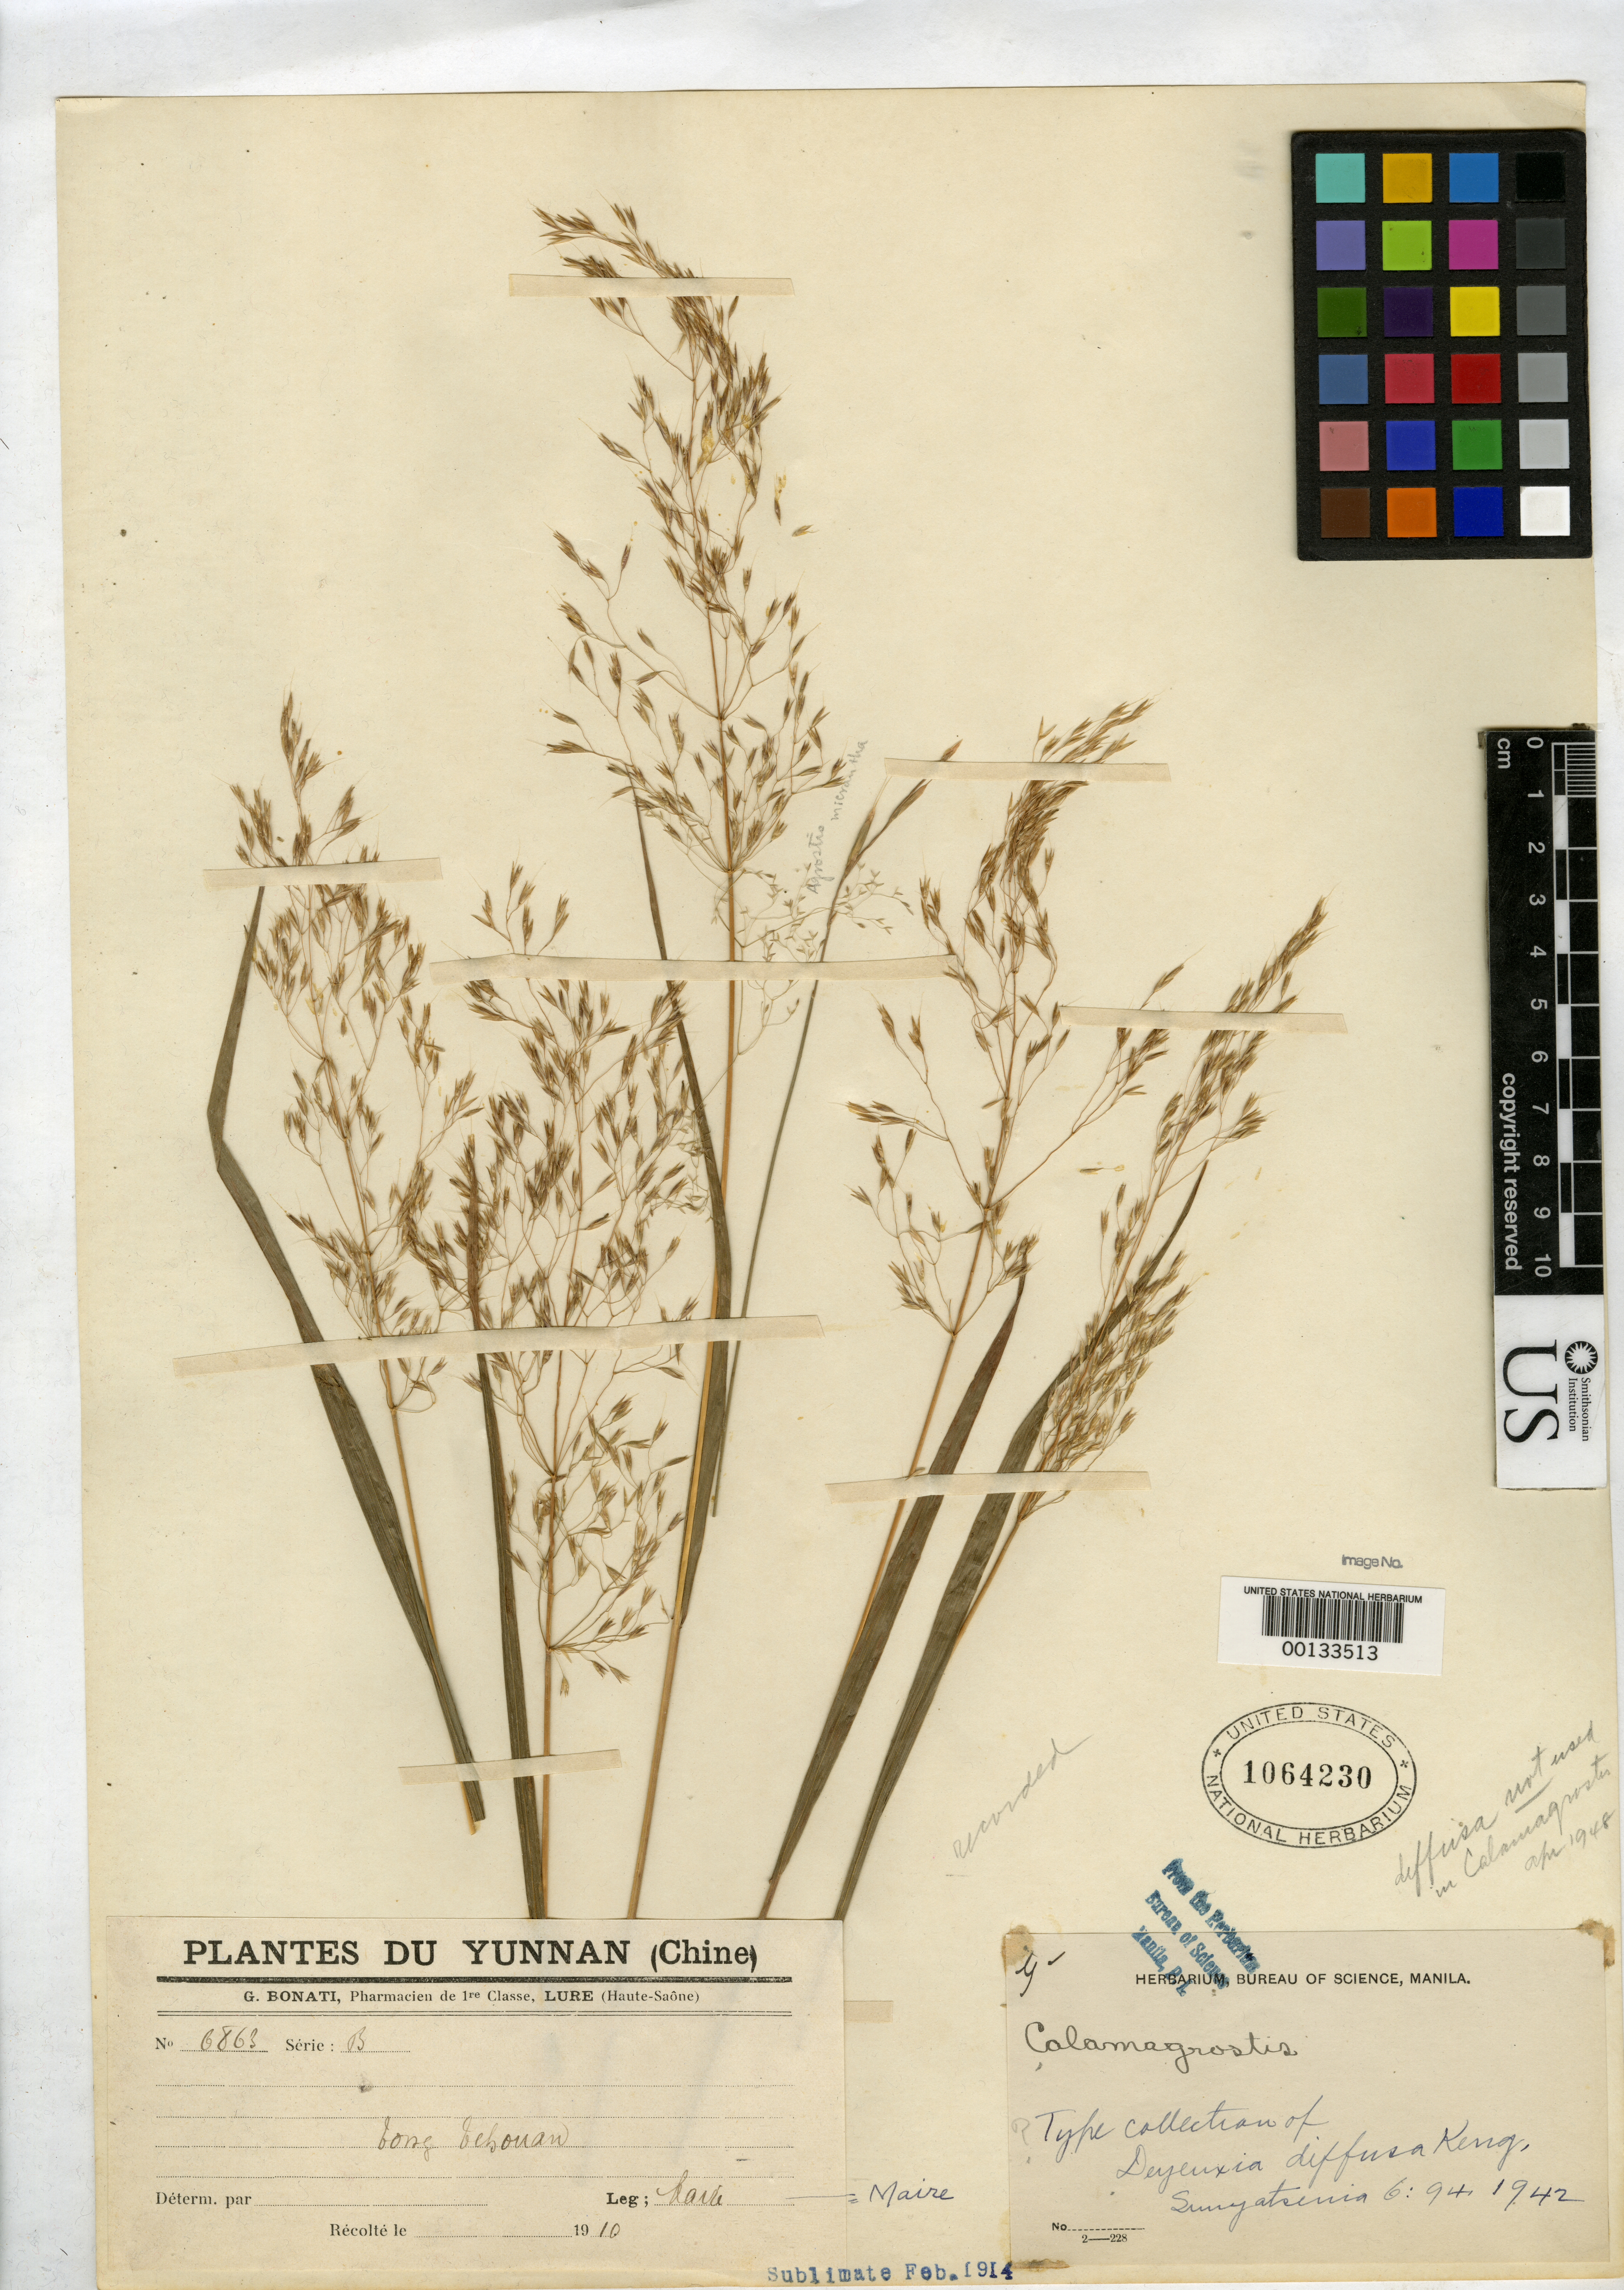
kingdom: Plantae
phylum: Tracheophyta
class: Liliopsida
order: Poales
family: Poaceae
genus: Deyeuxia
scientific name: Deyeuxia diffusa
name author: Keng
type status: Isotype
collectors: E. E. Maire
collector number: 6863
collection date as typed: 1910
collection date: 1910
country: China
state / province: Yunnan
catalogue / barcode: US 1064230